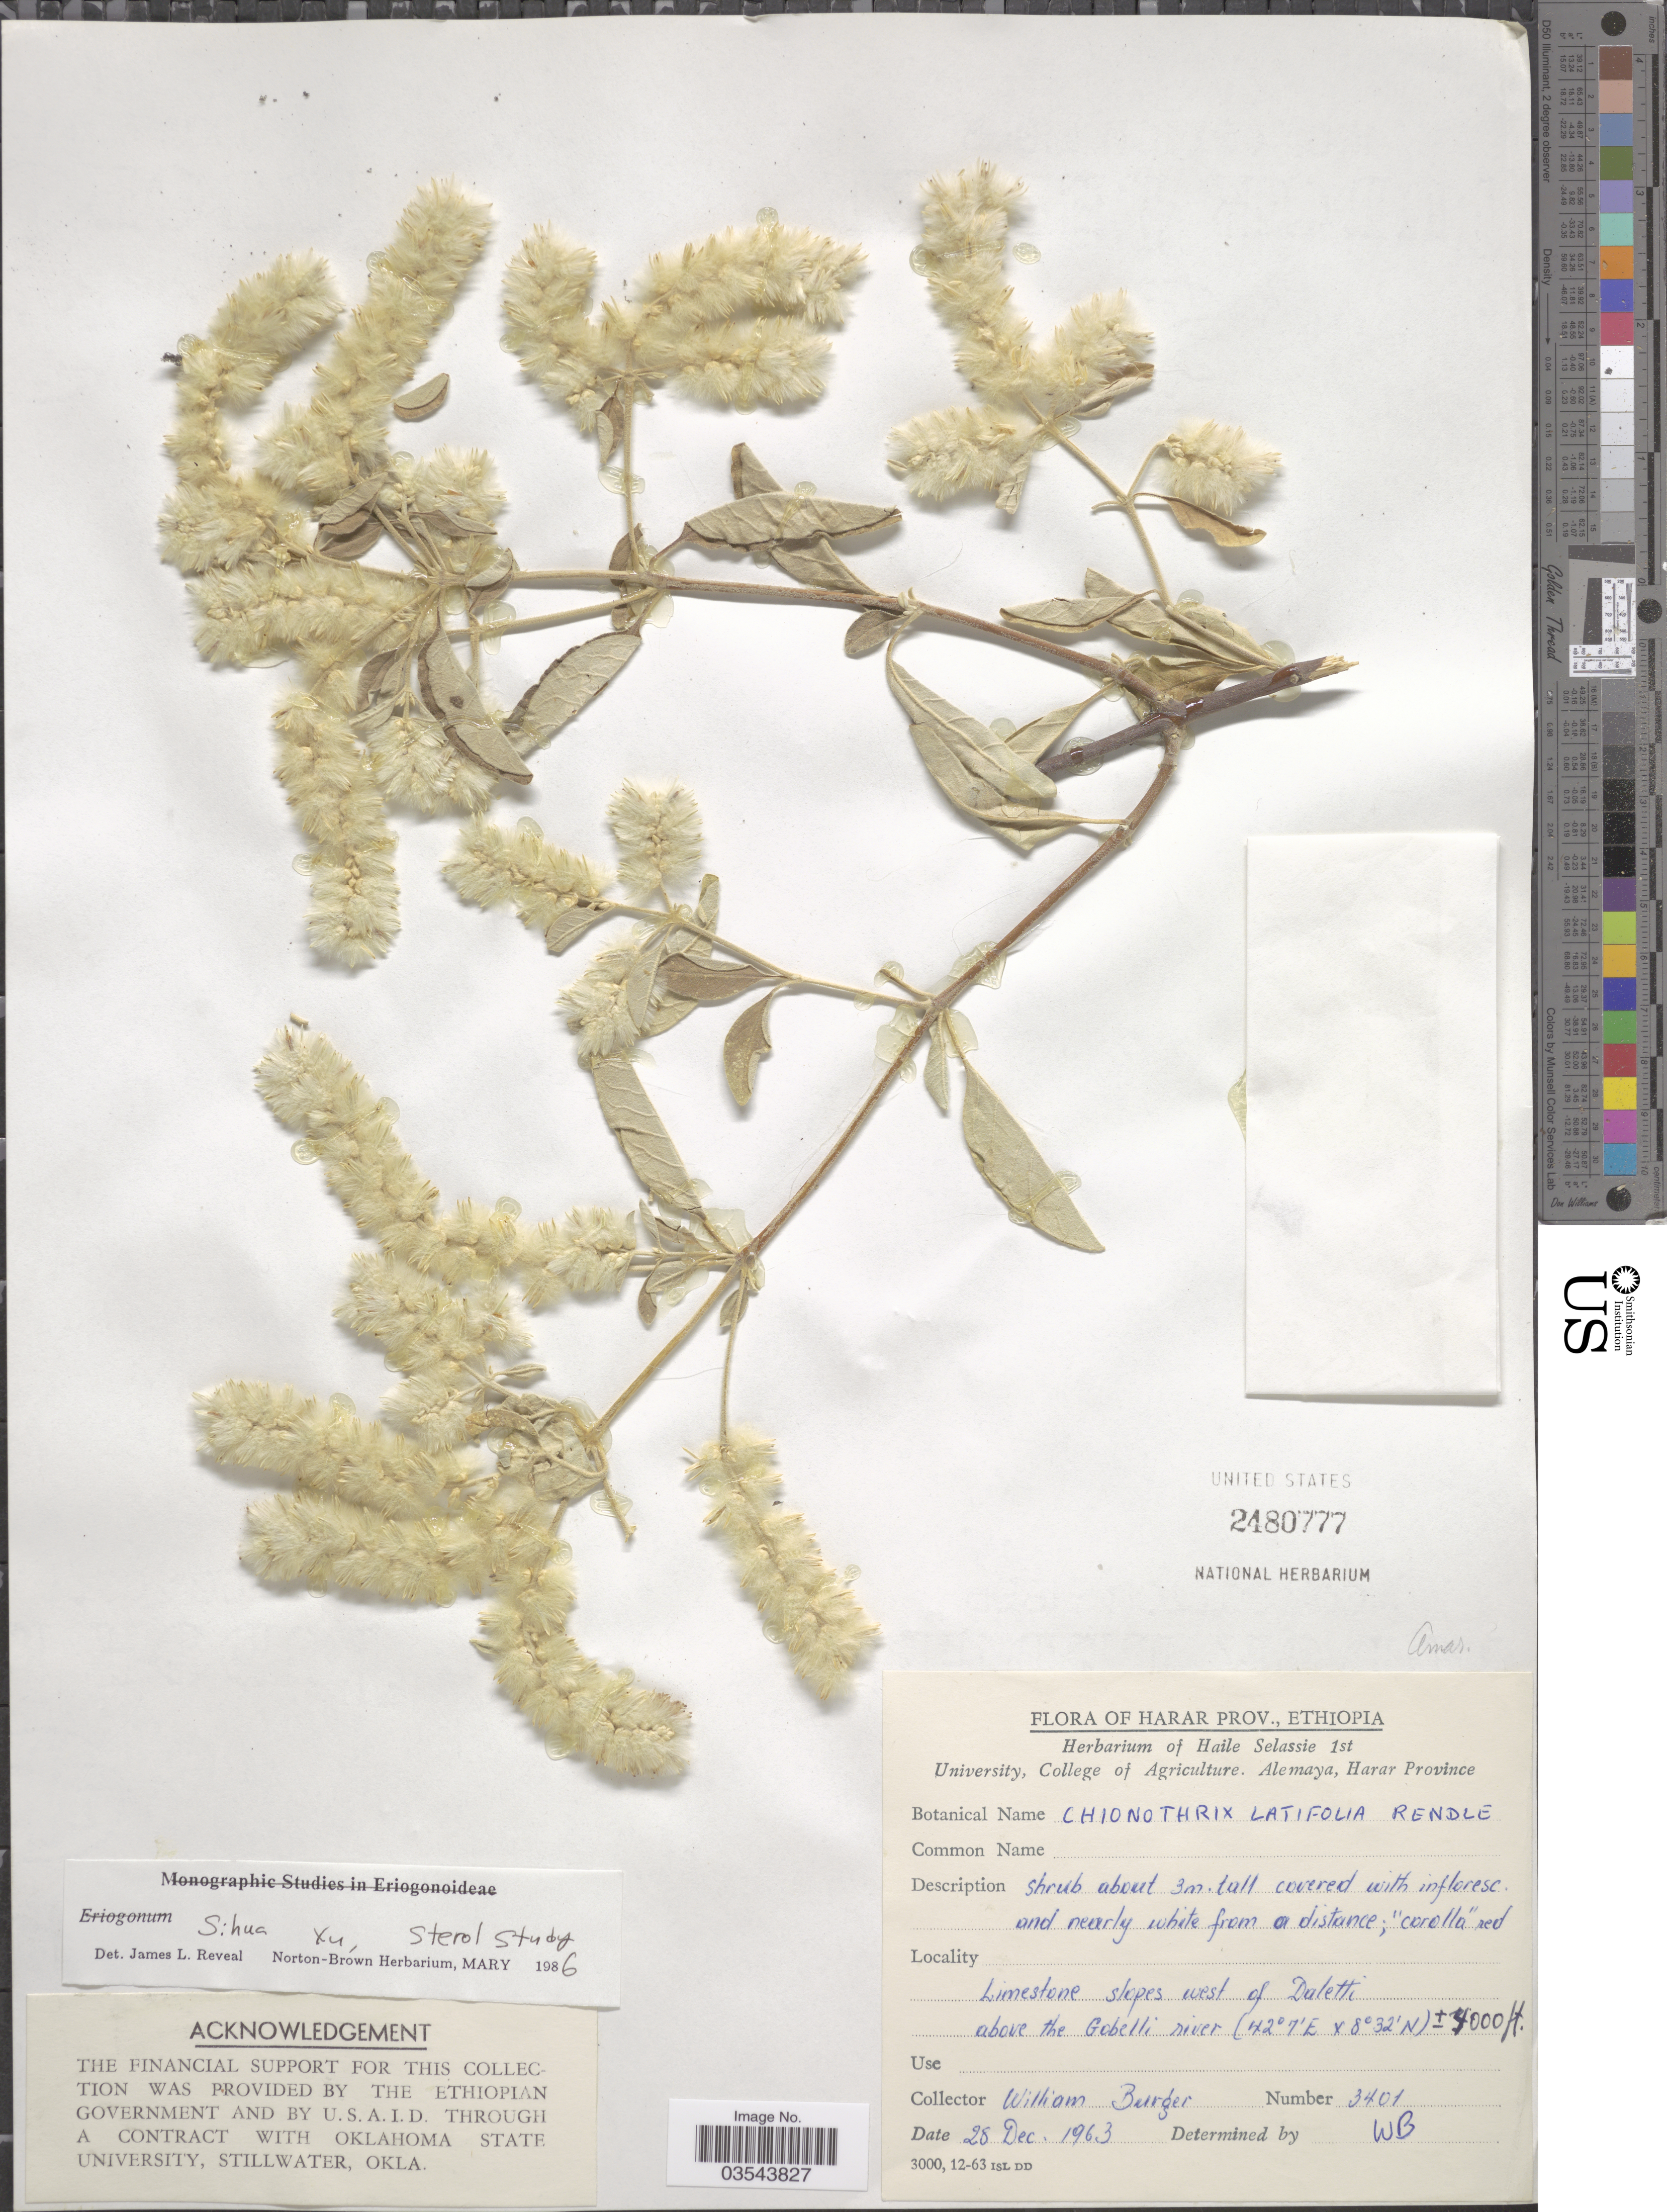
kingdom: Plantae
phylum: Tracheophyta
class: Magnoliopsida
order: Caryophyllales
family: Amaranthaceae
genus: Chionothrix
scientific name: Chionothrix latifolia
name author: Rendle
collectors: W. Burger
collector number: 3401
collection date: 1963-12-28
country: Ethiopia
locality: Harar Prov., Limestone slopes west of Daletti above the Gobelli river.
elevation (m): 1219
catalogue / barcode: US 2480777